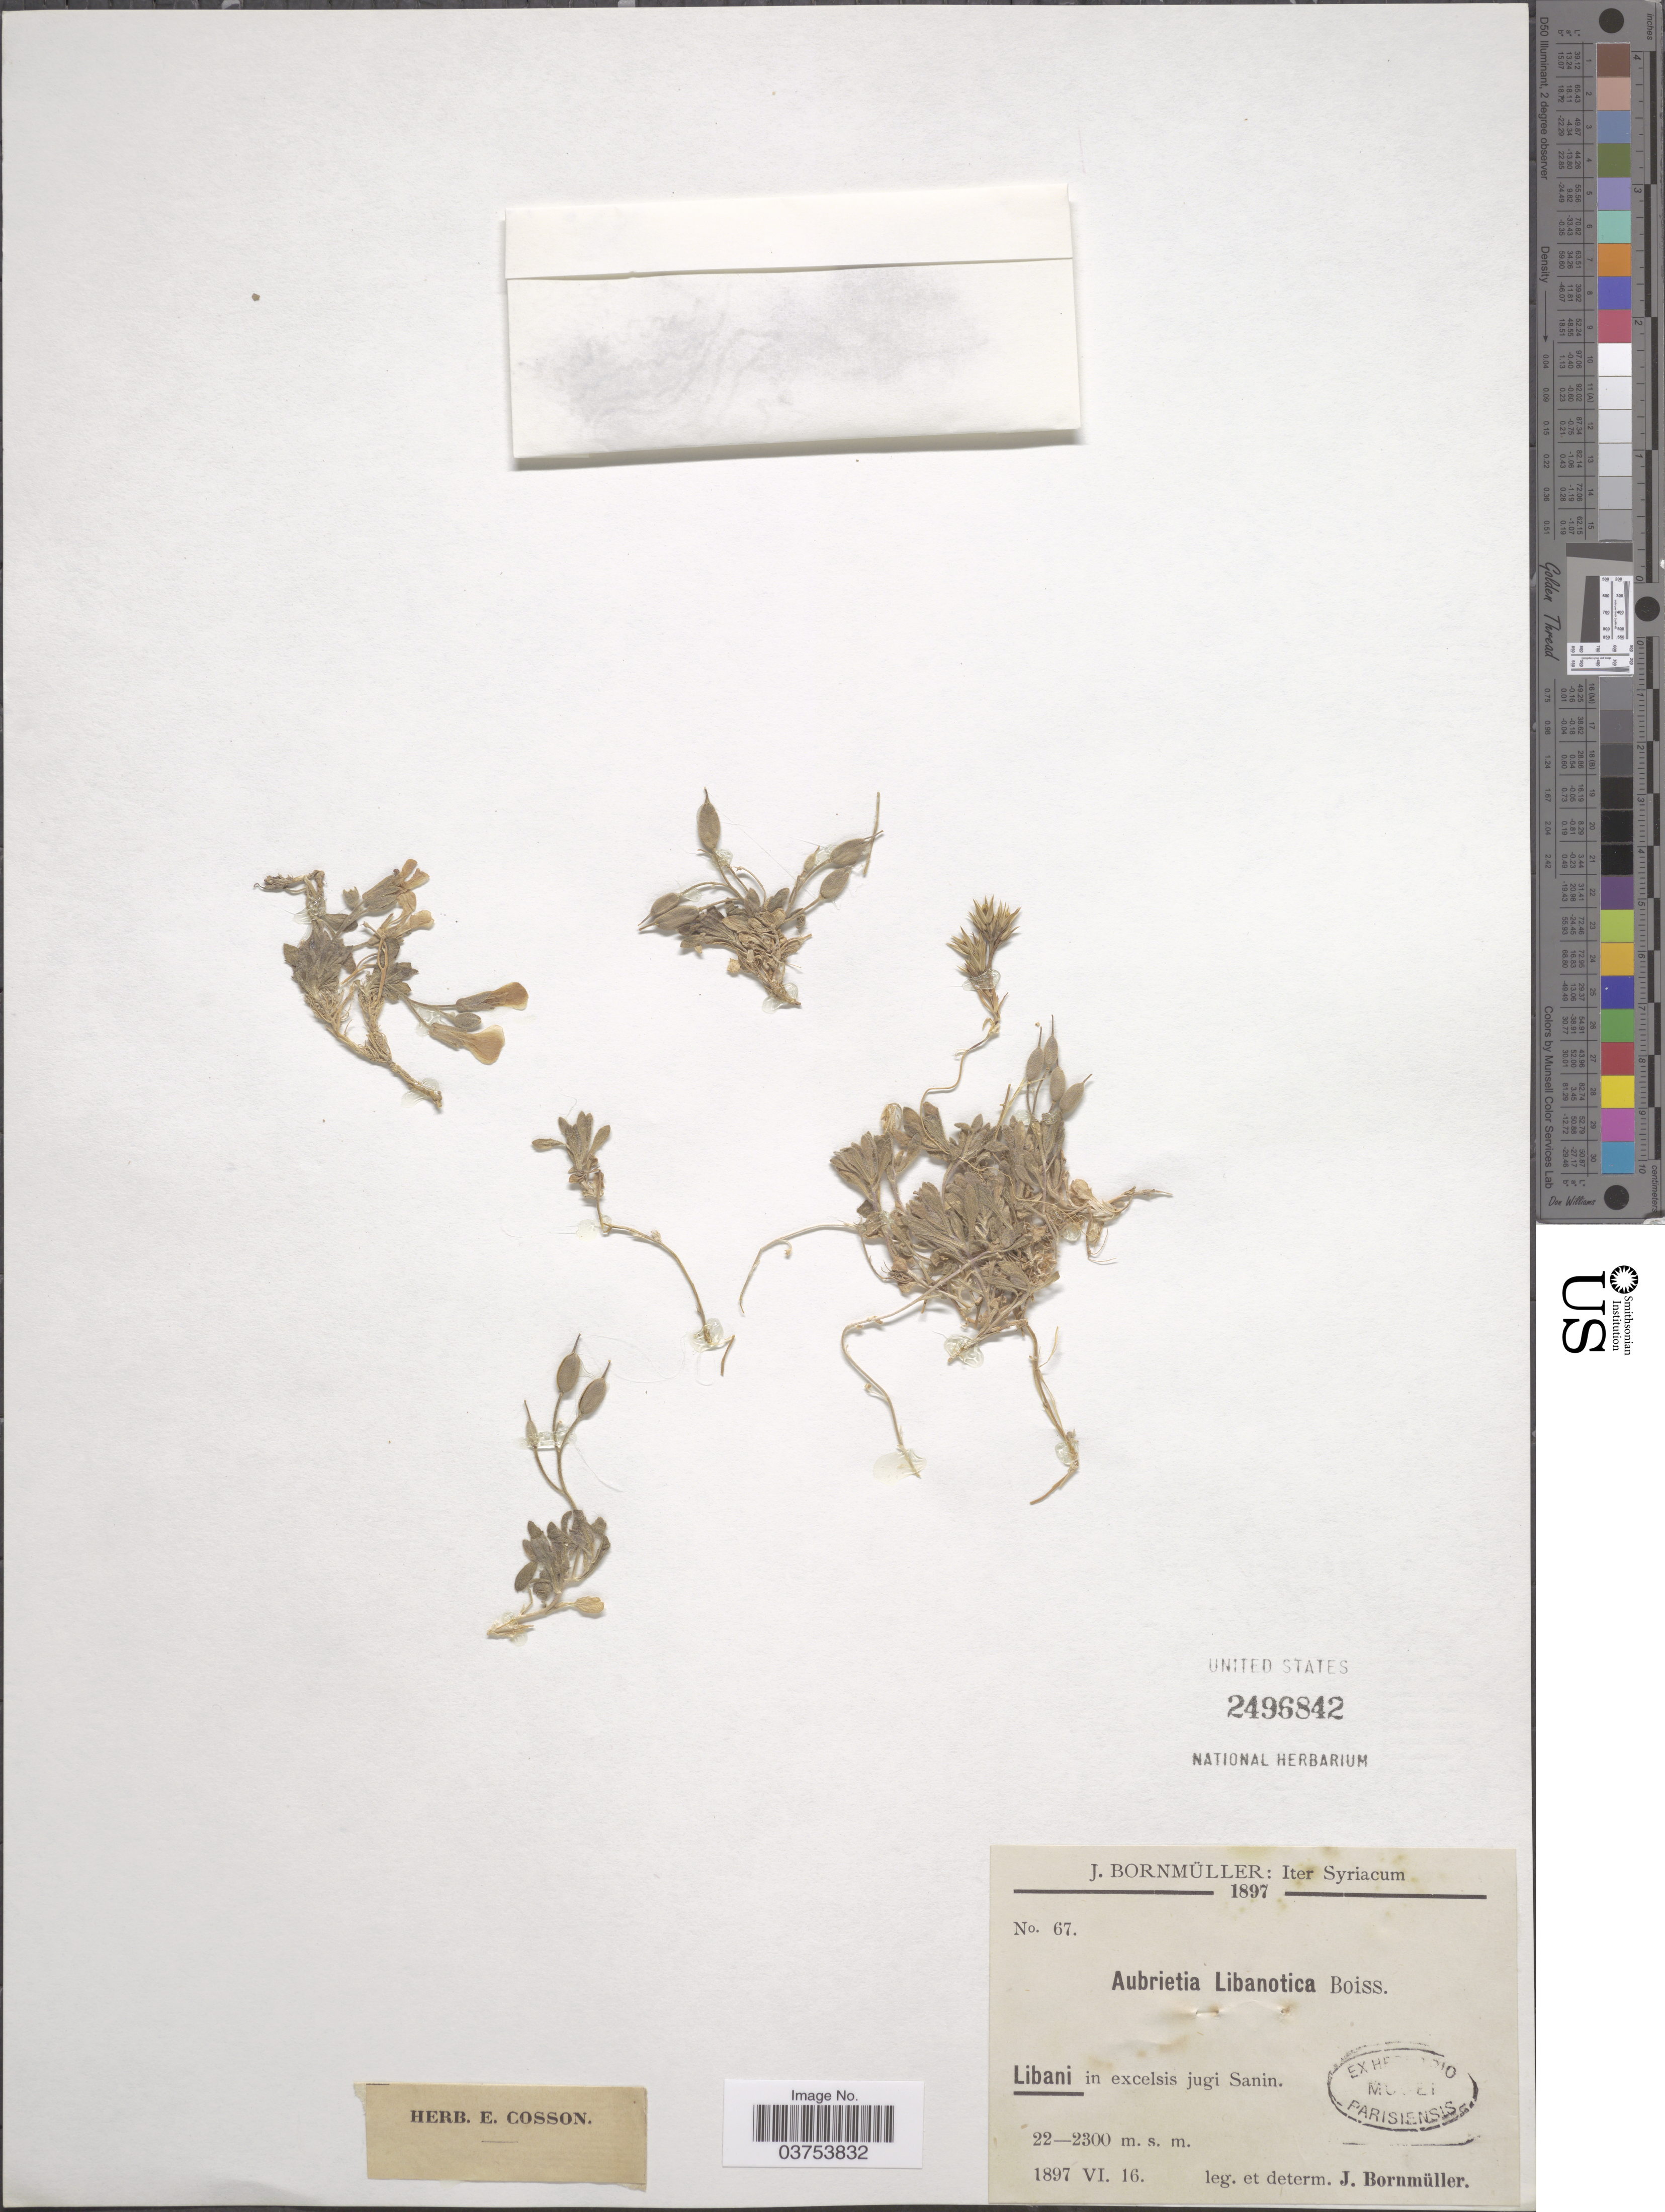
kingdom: Plantae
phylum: Tracheophyta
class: Magnoliopsida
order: Brassicales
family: Brassicaceae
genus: Aubrieta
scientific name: Aubrieta libanotica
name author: Boiss. & Hohen.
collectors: J. Bornmüller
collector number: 67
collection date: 1897-06-16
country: Lebanon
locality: Iter Syriacum. [unsure placement] Libani in excelsis jugi Sanin.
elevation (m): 2200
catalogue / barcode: US 2496842